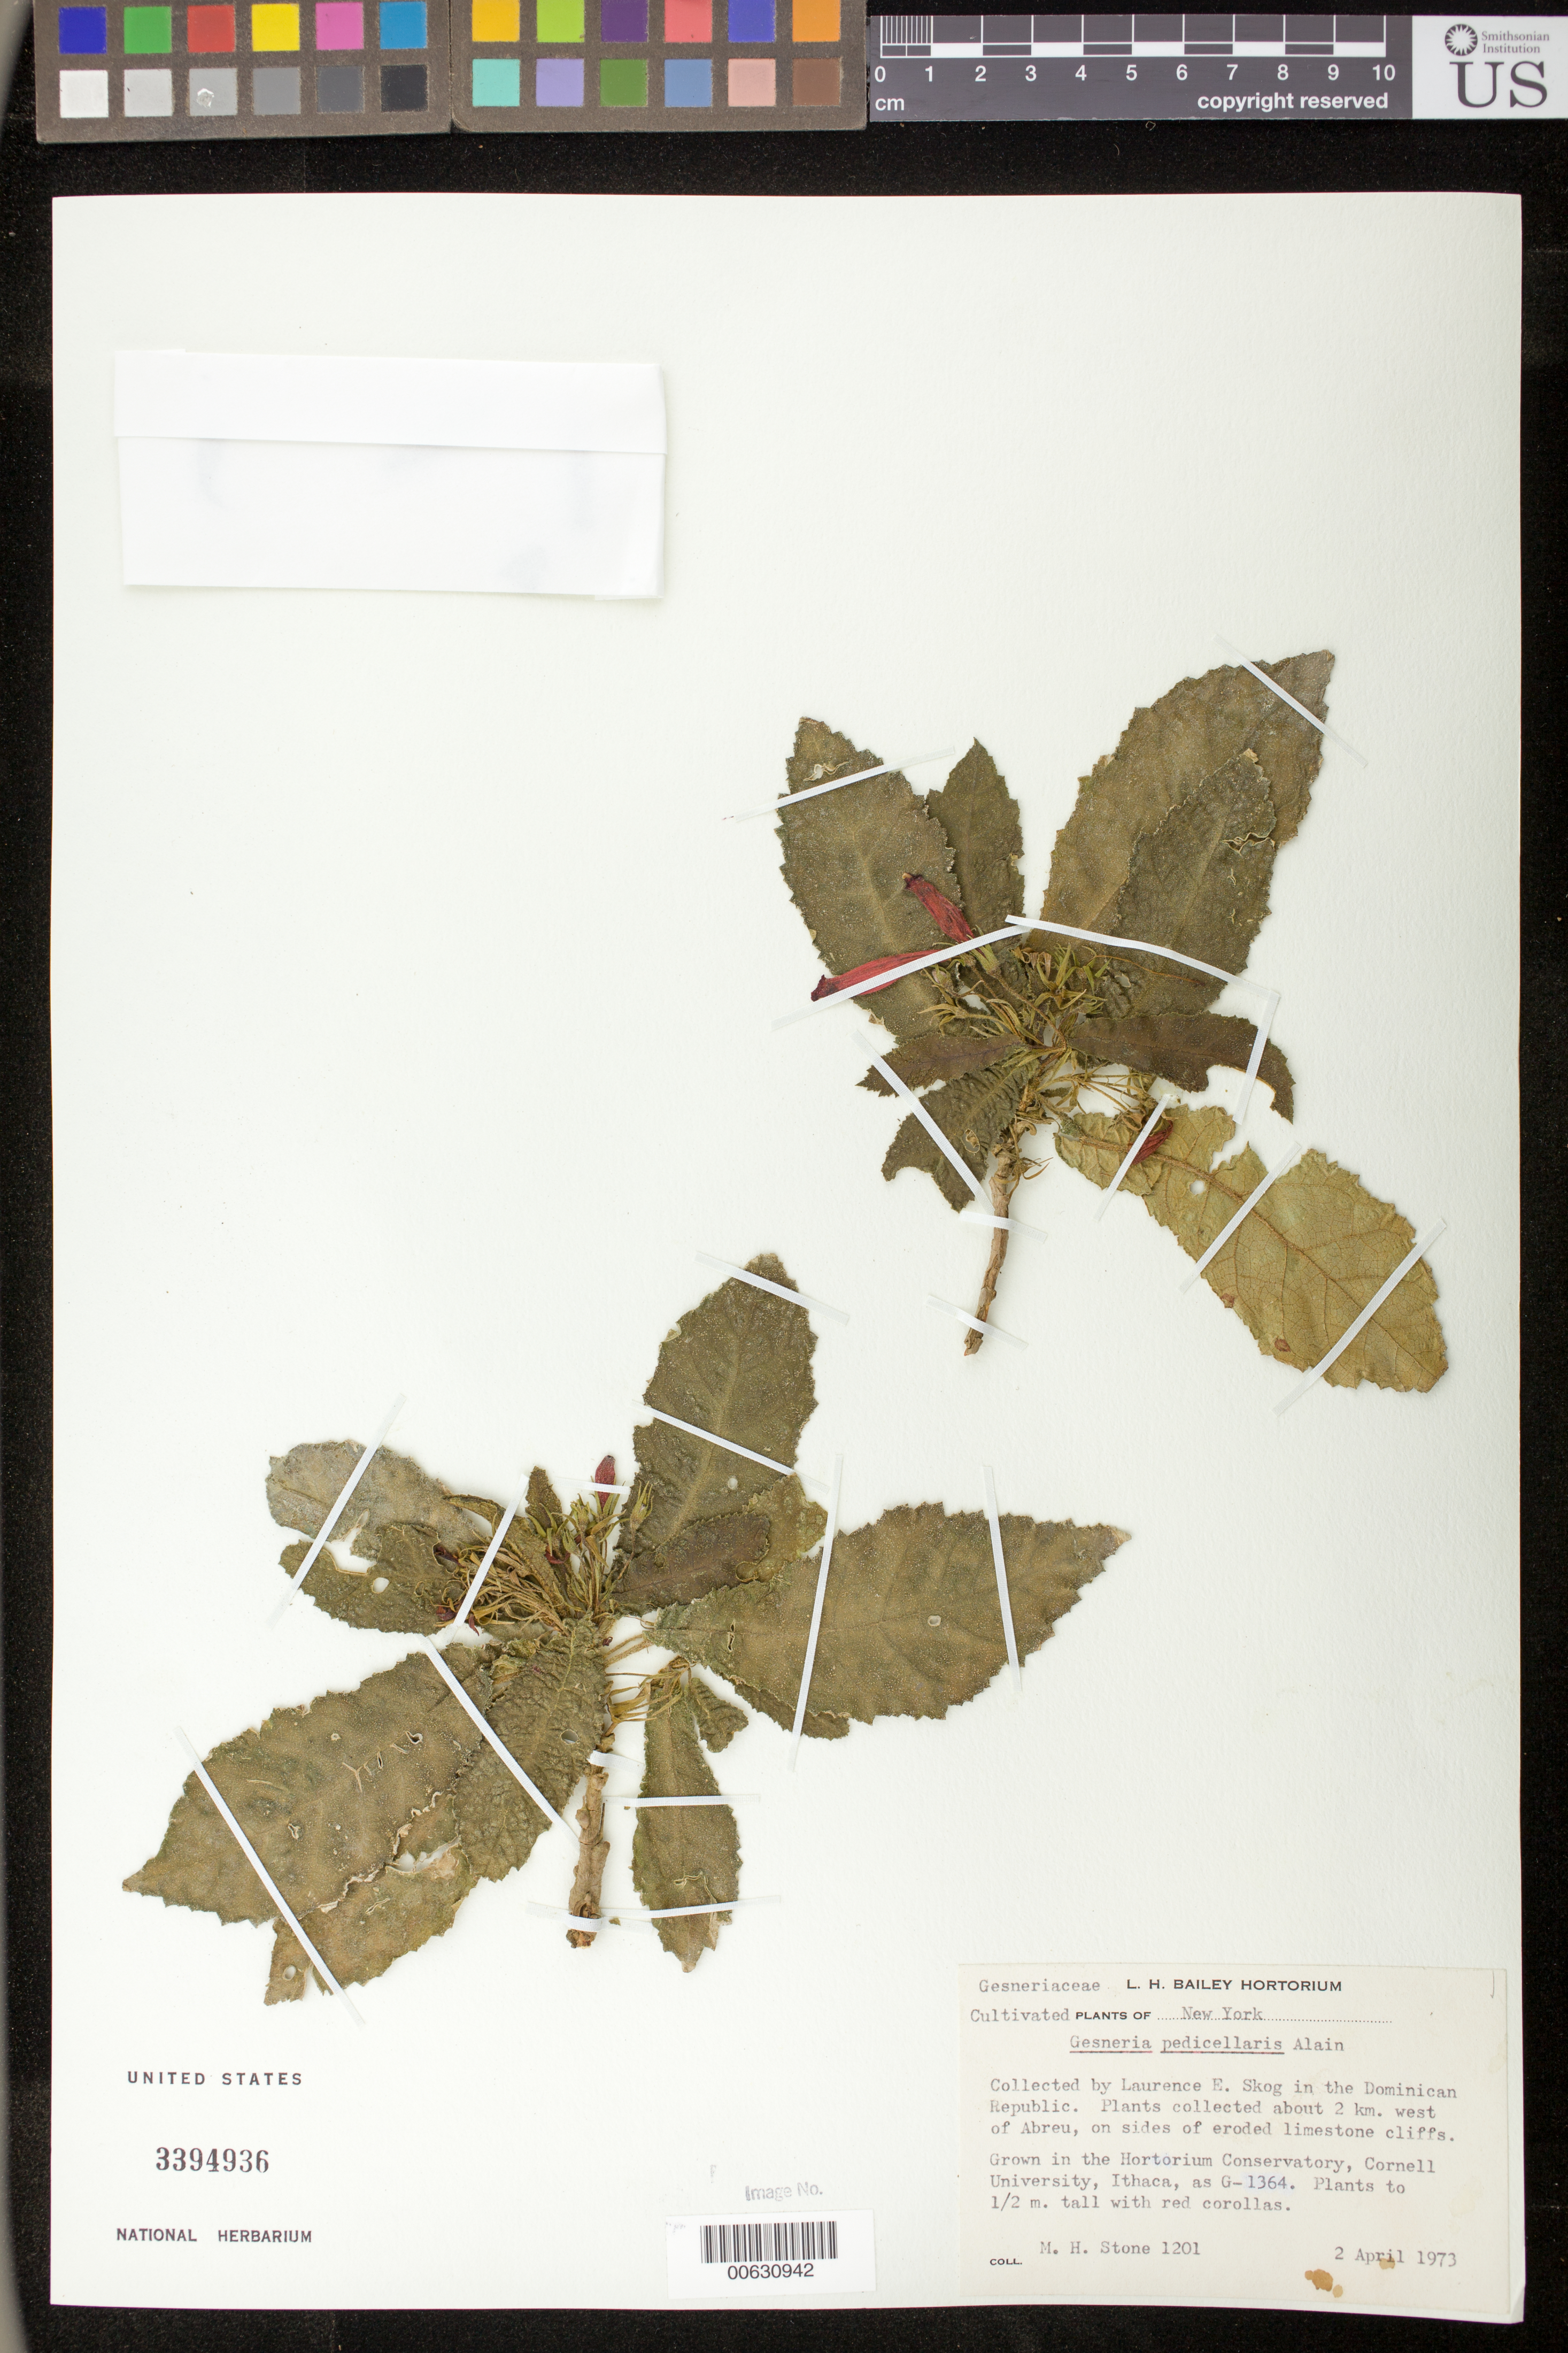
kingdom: Plantae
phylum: Tracheophyta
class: Magnoliopsida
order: Lamiales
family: Gesneriaceae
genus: Gesneria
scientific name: Gesneria pedicellaris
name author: Alain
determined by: Skog, Laurence E.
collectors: M. Stone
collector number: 1201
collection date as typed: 02 Apr 1973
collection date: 1973-04-02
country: Dominican Republic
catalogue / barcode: US 3394936